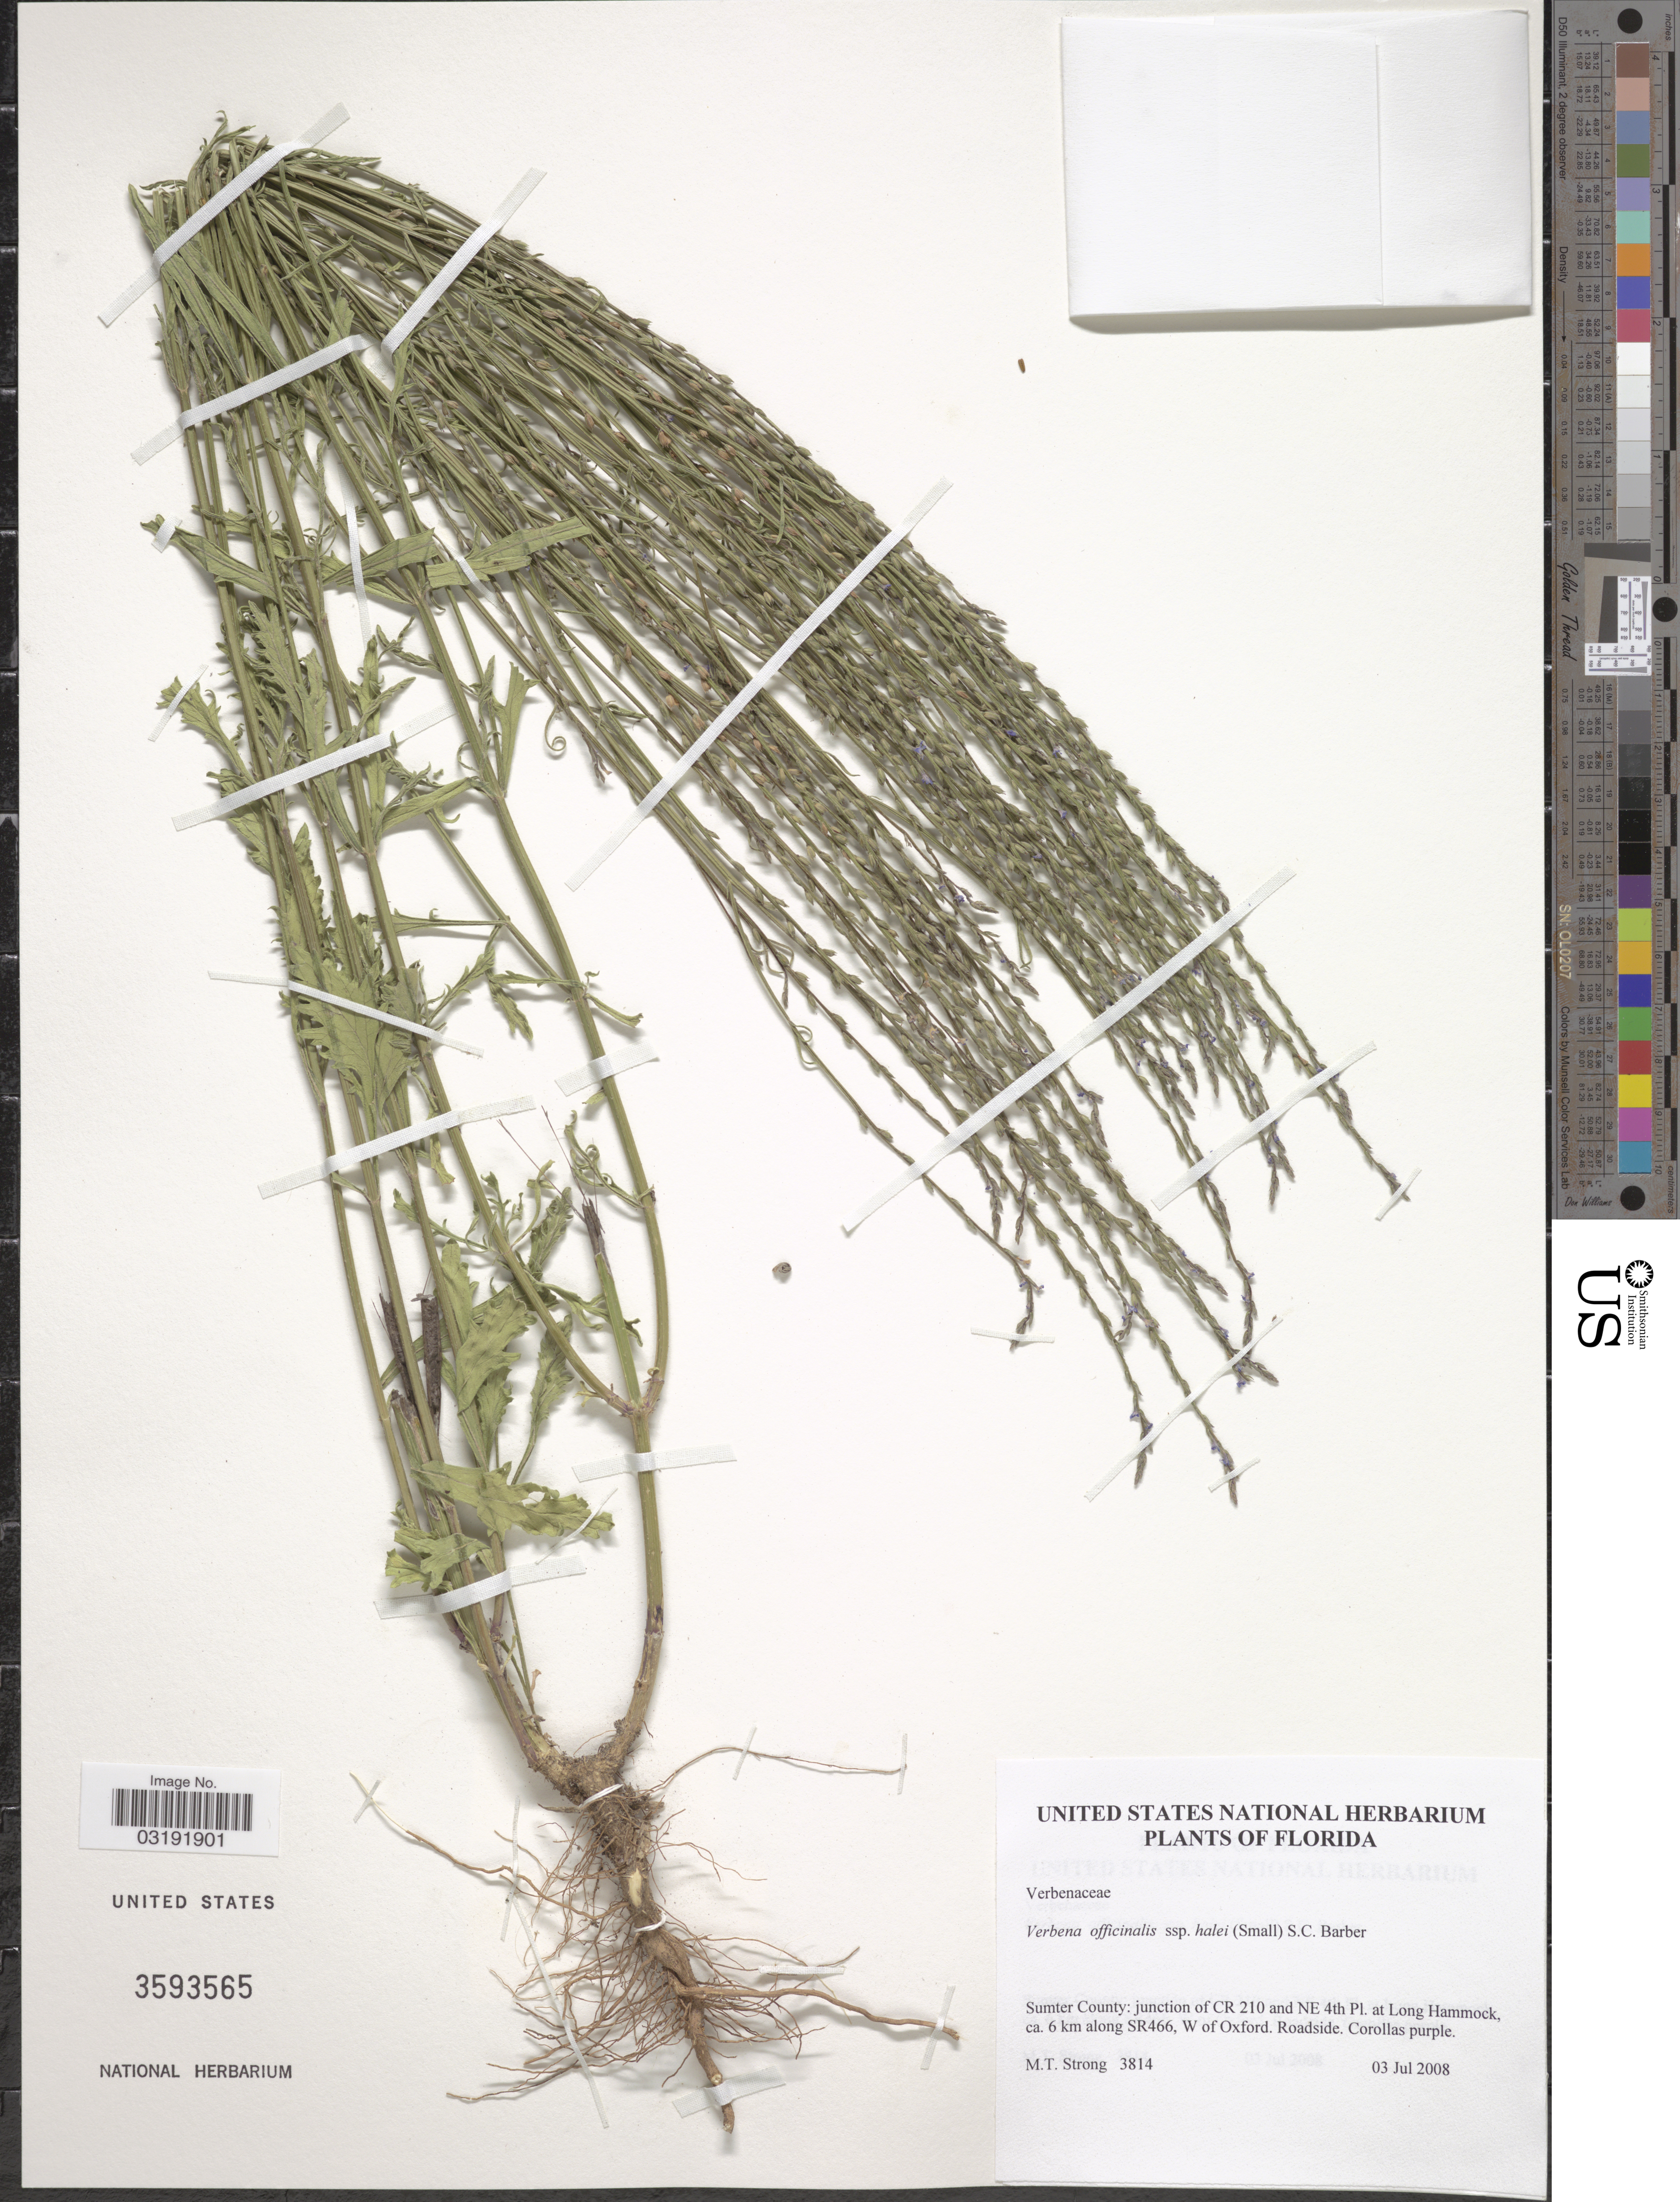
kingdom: Plantae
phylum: Tracheophyta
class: Magnoliopsida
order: Lamiales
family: Verbenaceae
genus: Verbena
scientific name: Verbena officinalis subsp. halei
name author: L.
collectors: M. T. Strong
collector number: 3814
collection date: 2008-07-03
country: United States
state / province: Florida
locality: Sumter County: junction of CR 210 and NE 4th Pl. at Long Hammock, ca. 6 km along SR466, W of Oxford. Roadside.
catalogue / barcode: US 3593565